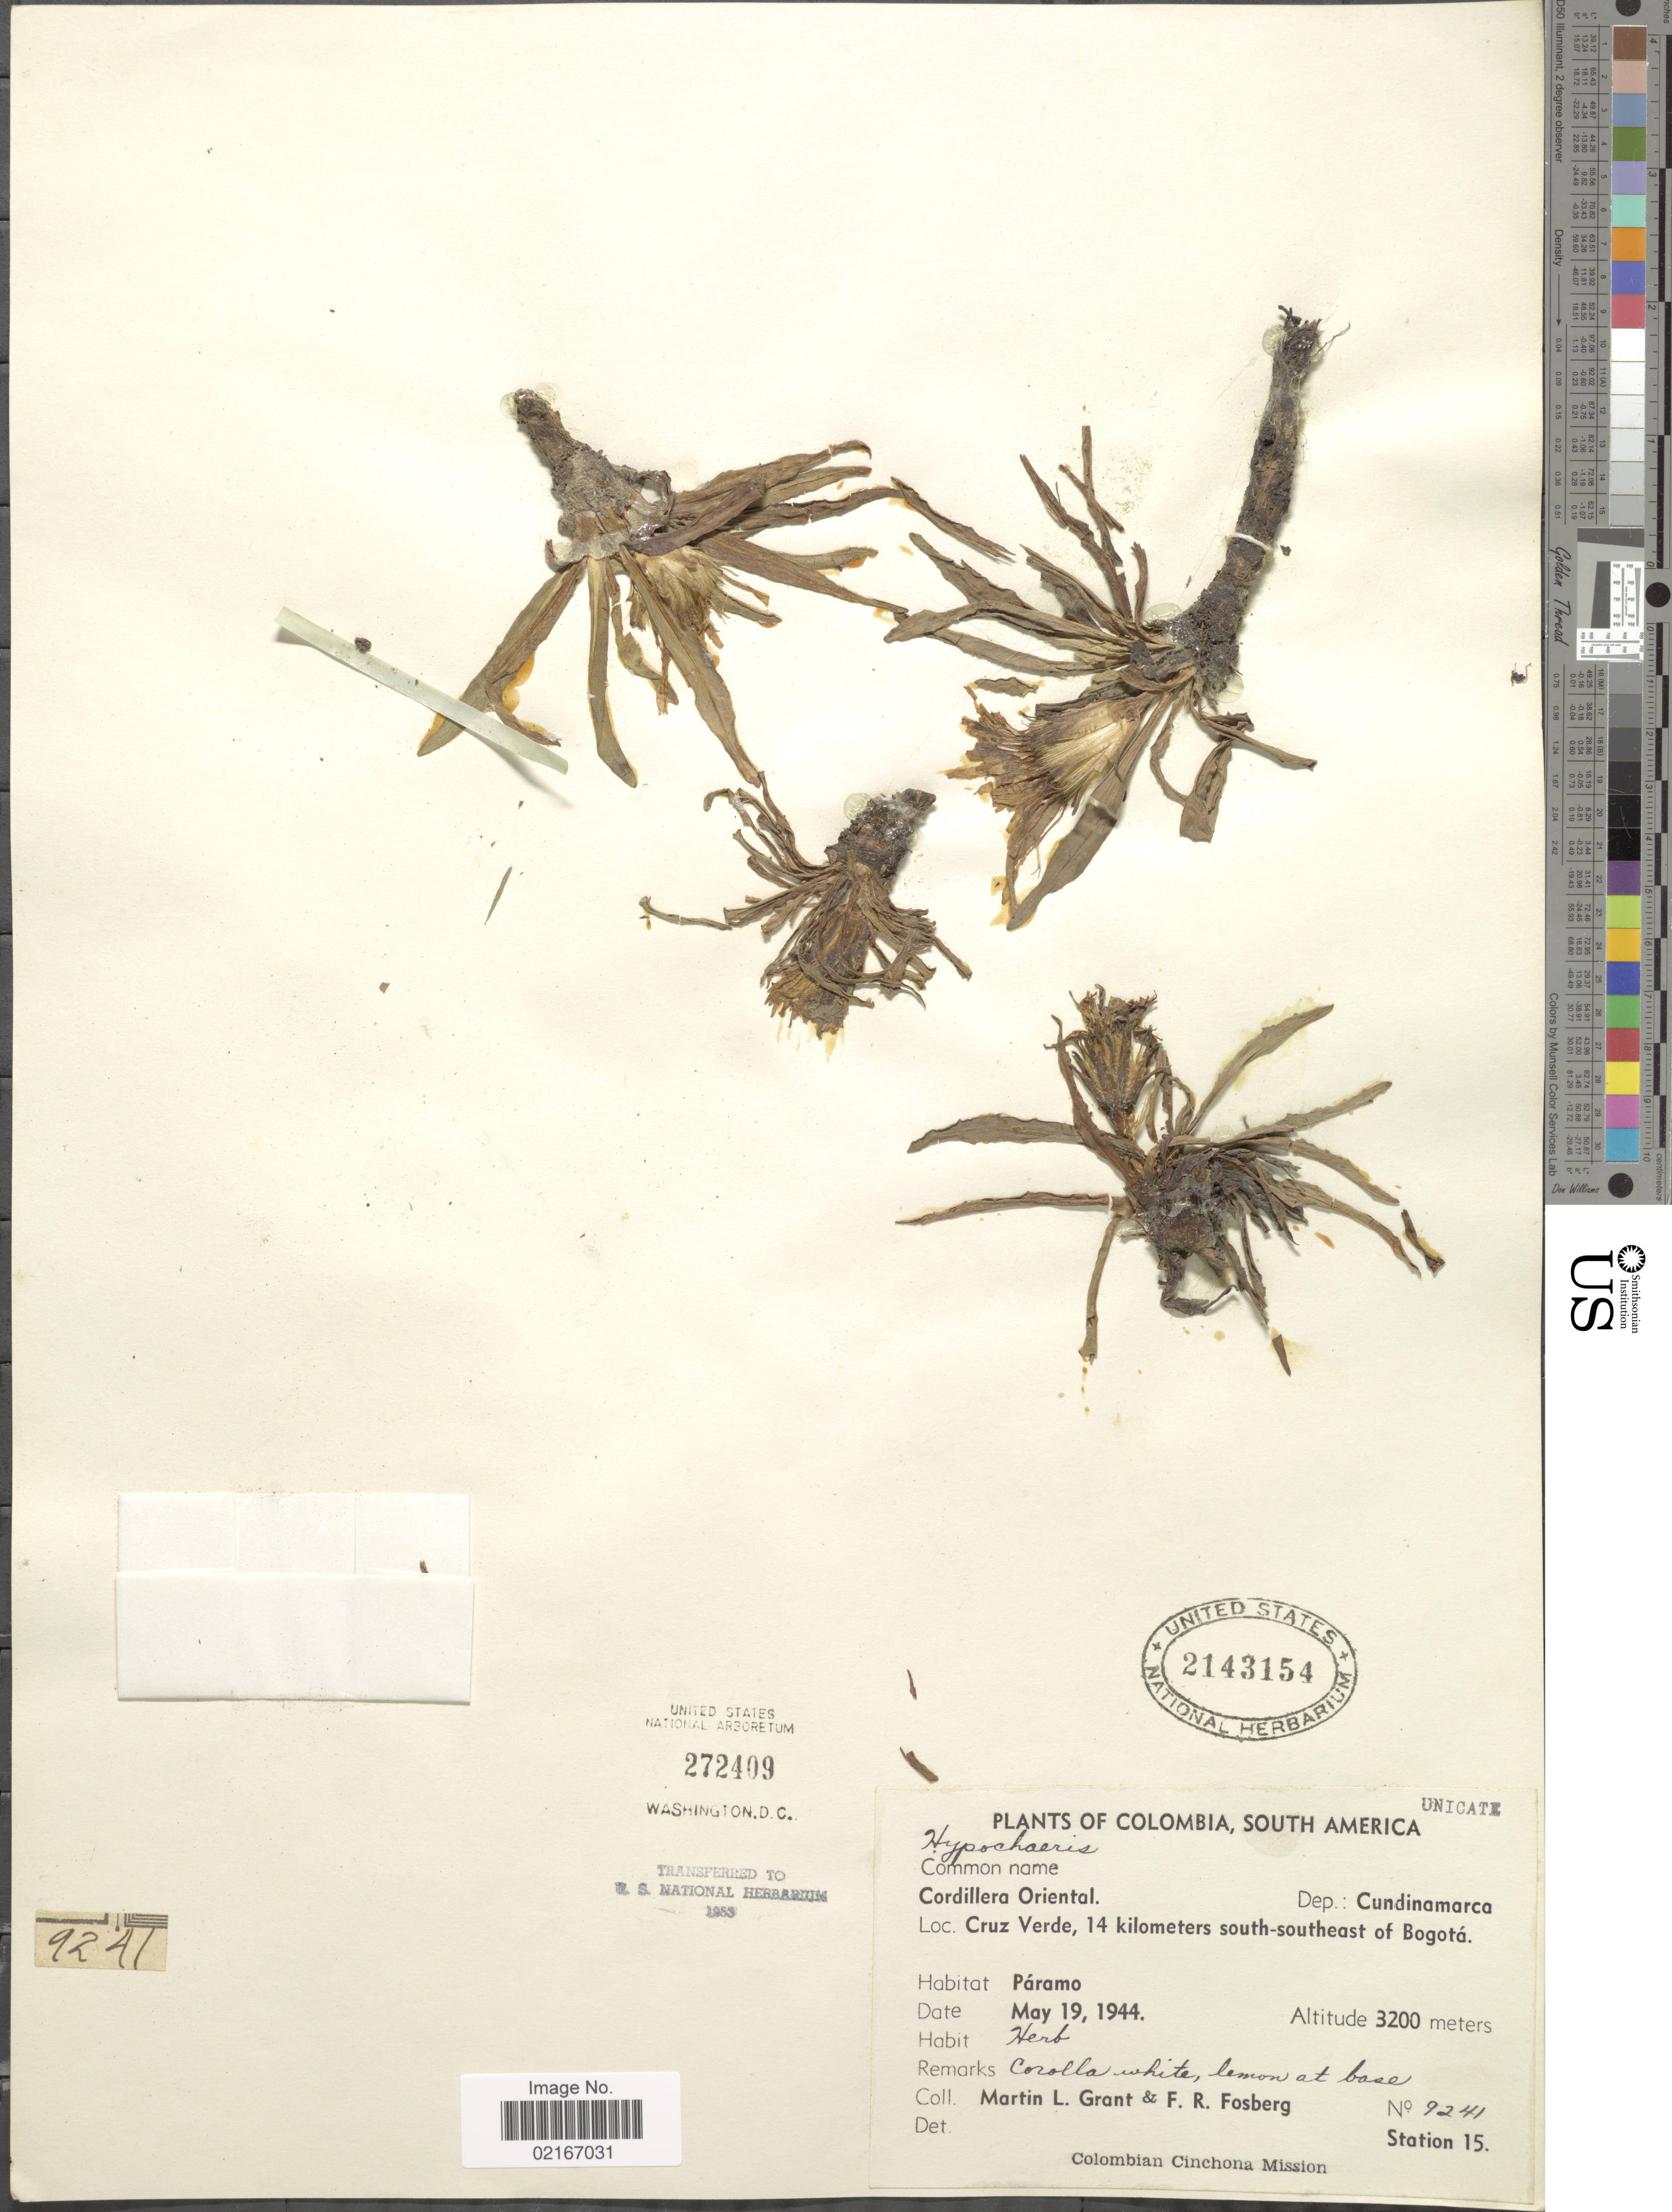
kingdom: Plantae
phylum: Tracheophyta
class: Magnoliopsida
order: Asterales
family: Asteraceae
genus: Hypochaeris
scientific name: Hypochaeris sp.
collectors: M. L. Grant & F. R. Fosberg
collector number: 9241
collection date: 1944-05-19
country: Colombia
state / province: Cundinamarca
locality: Cordillera Oriental, Dept. Cundinamarca, Cruz Verde, 14 kilometers south-southeast of Bogota, Paramo, Station 15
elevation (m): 3200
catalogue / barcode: US 2143154